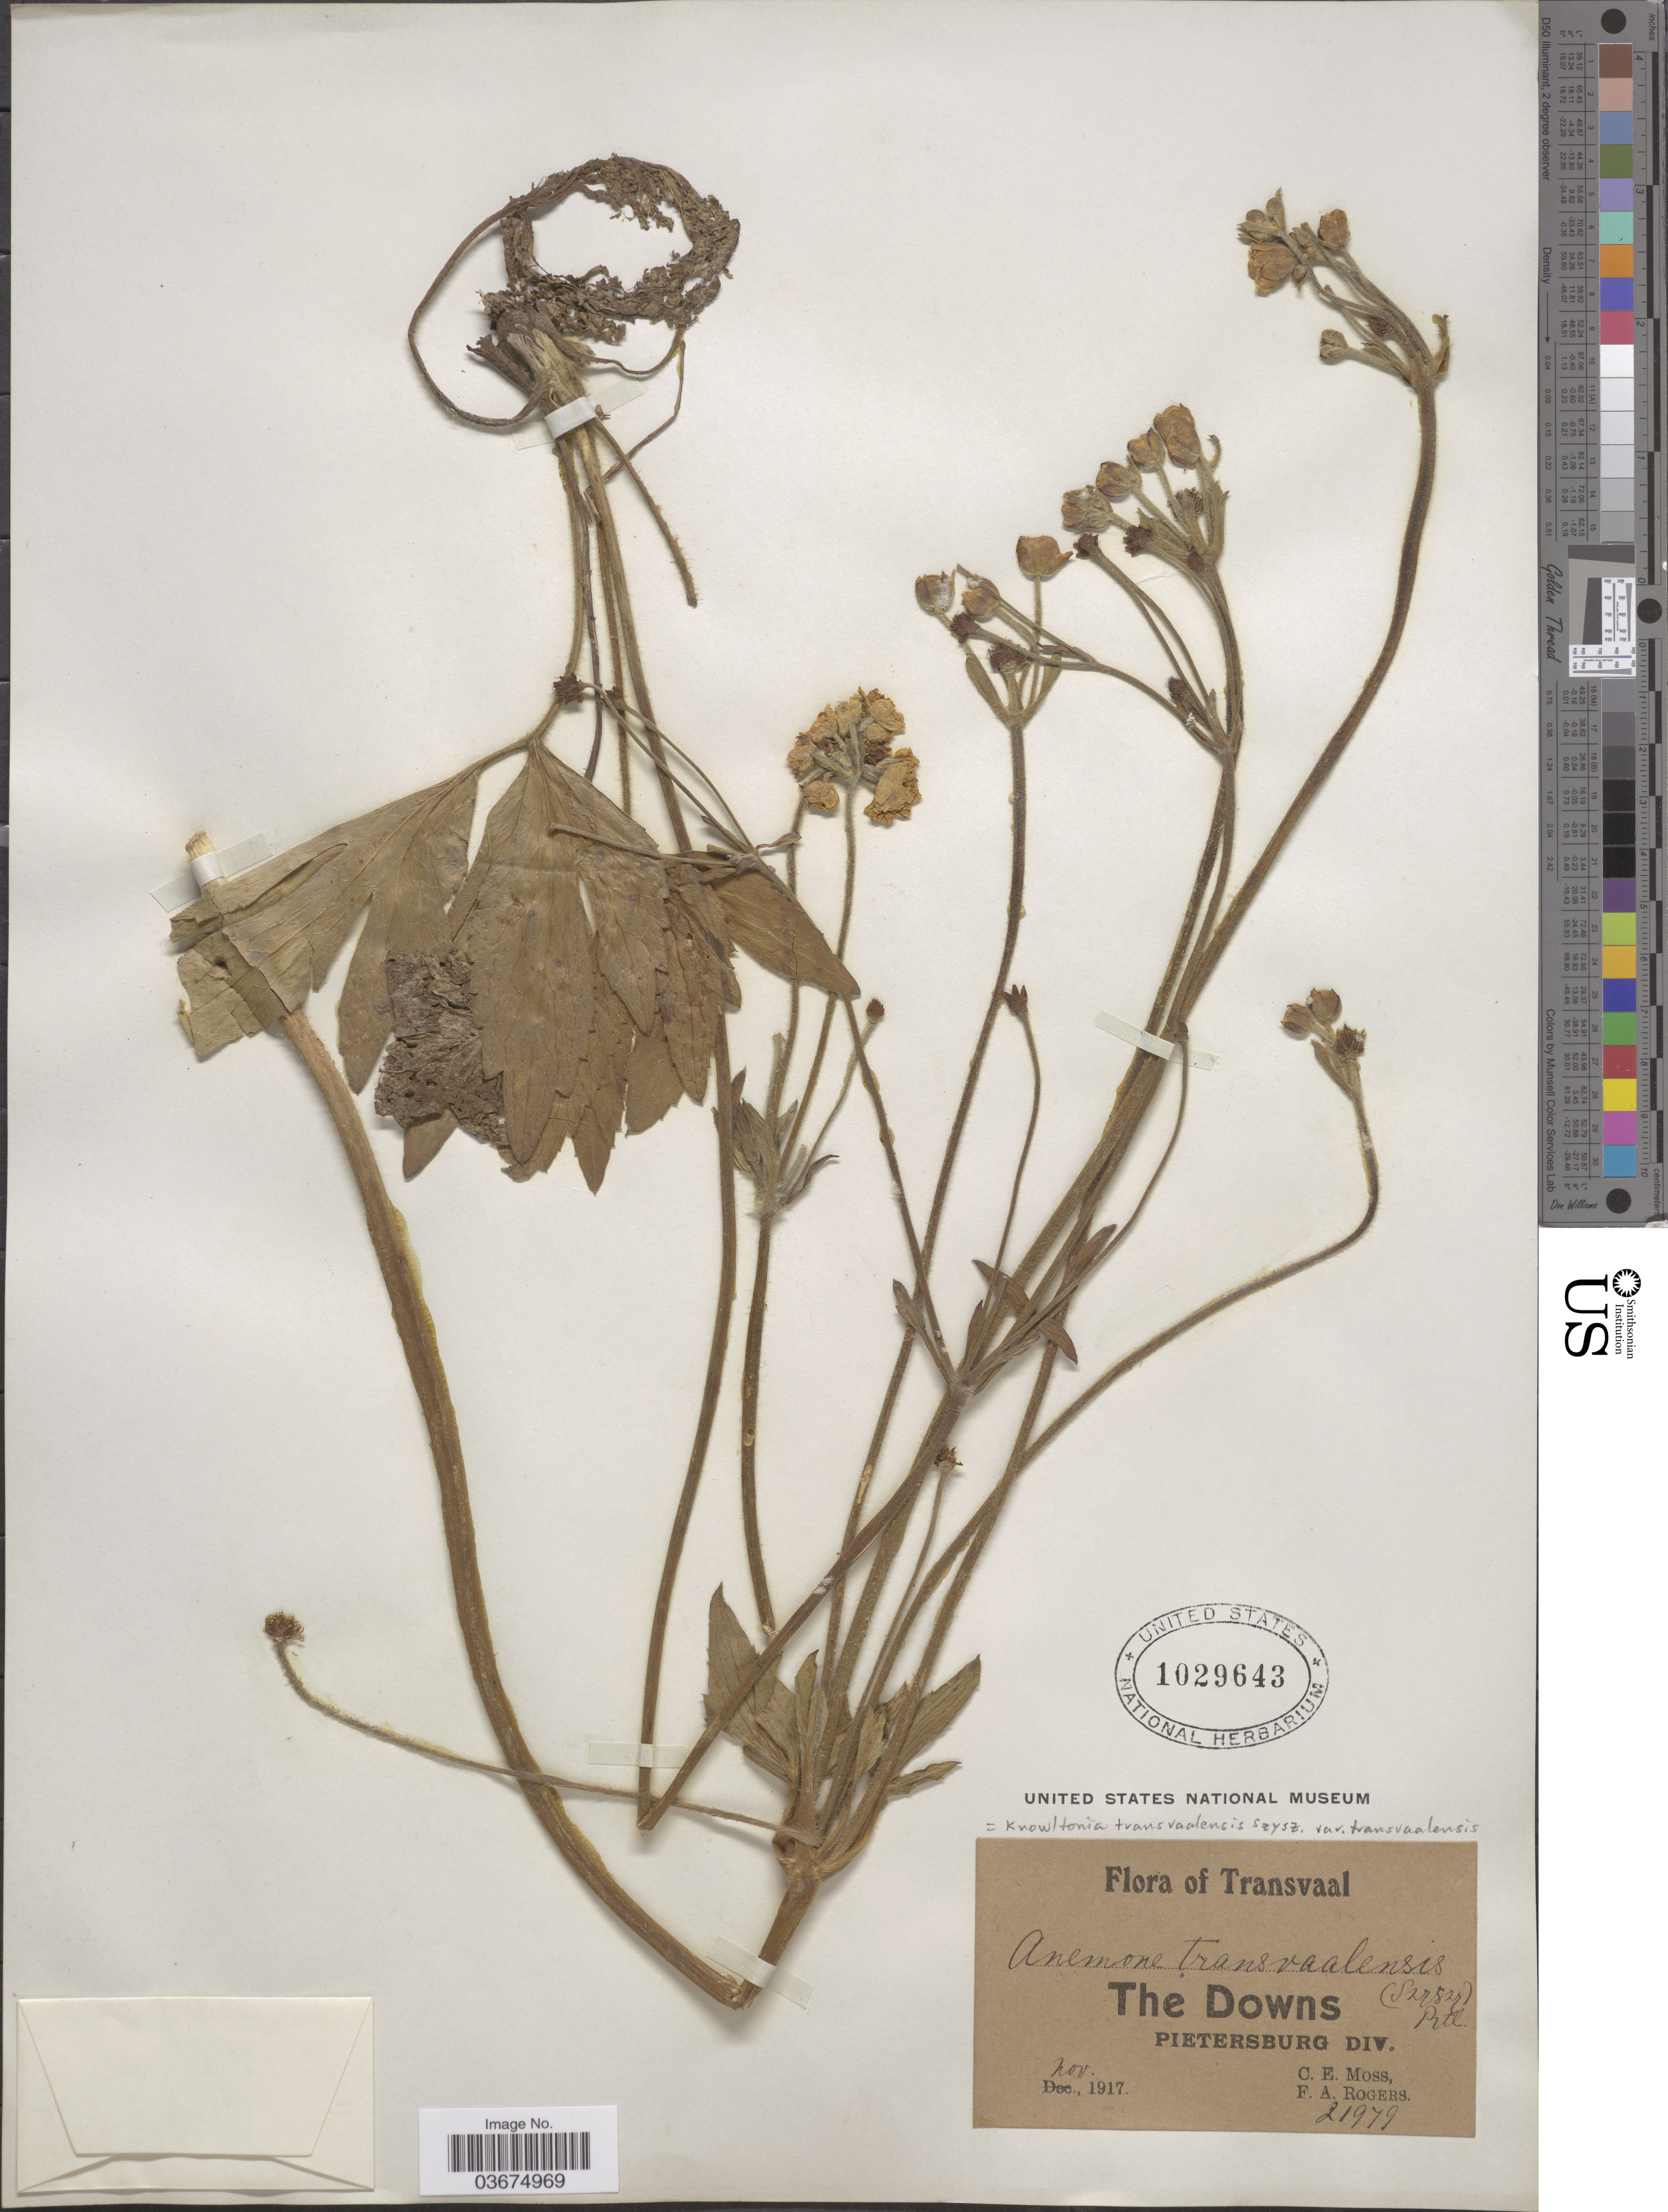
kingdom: Plantae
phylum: Tracheophyta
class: Magnoliopsida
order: Ranunculales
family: Ranunculaceae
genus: Knowltonia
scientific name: Knowltonia transvaalensis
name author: Szyszyl.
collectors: C. E. Moss & F. A. Rogers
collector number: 21979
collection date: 1917-11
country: South Africa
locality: Transvaal. The Downs, Pietersburg Div.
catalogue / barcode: US 1029643